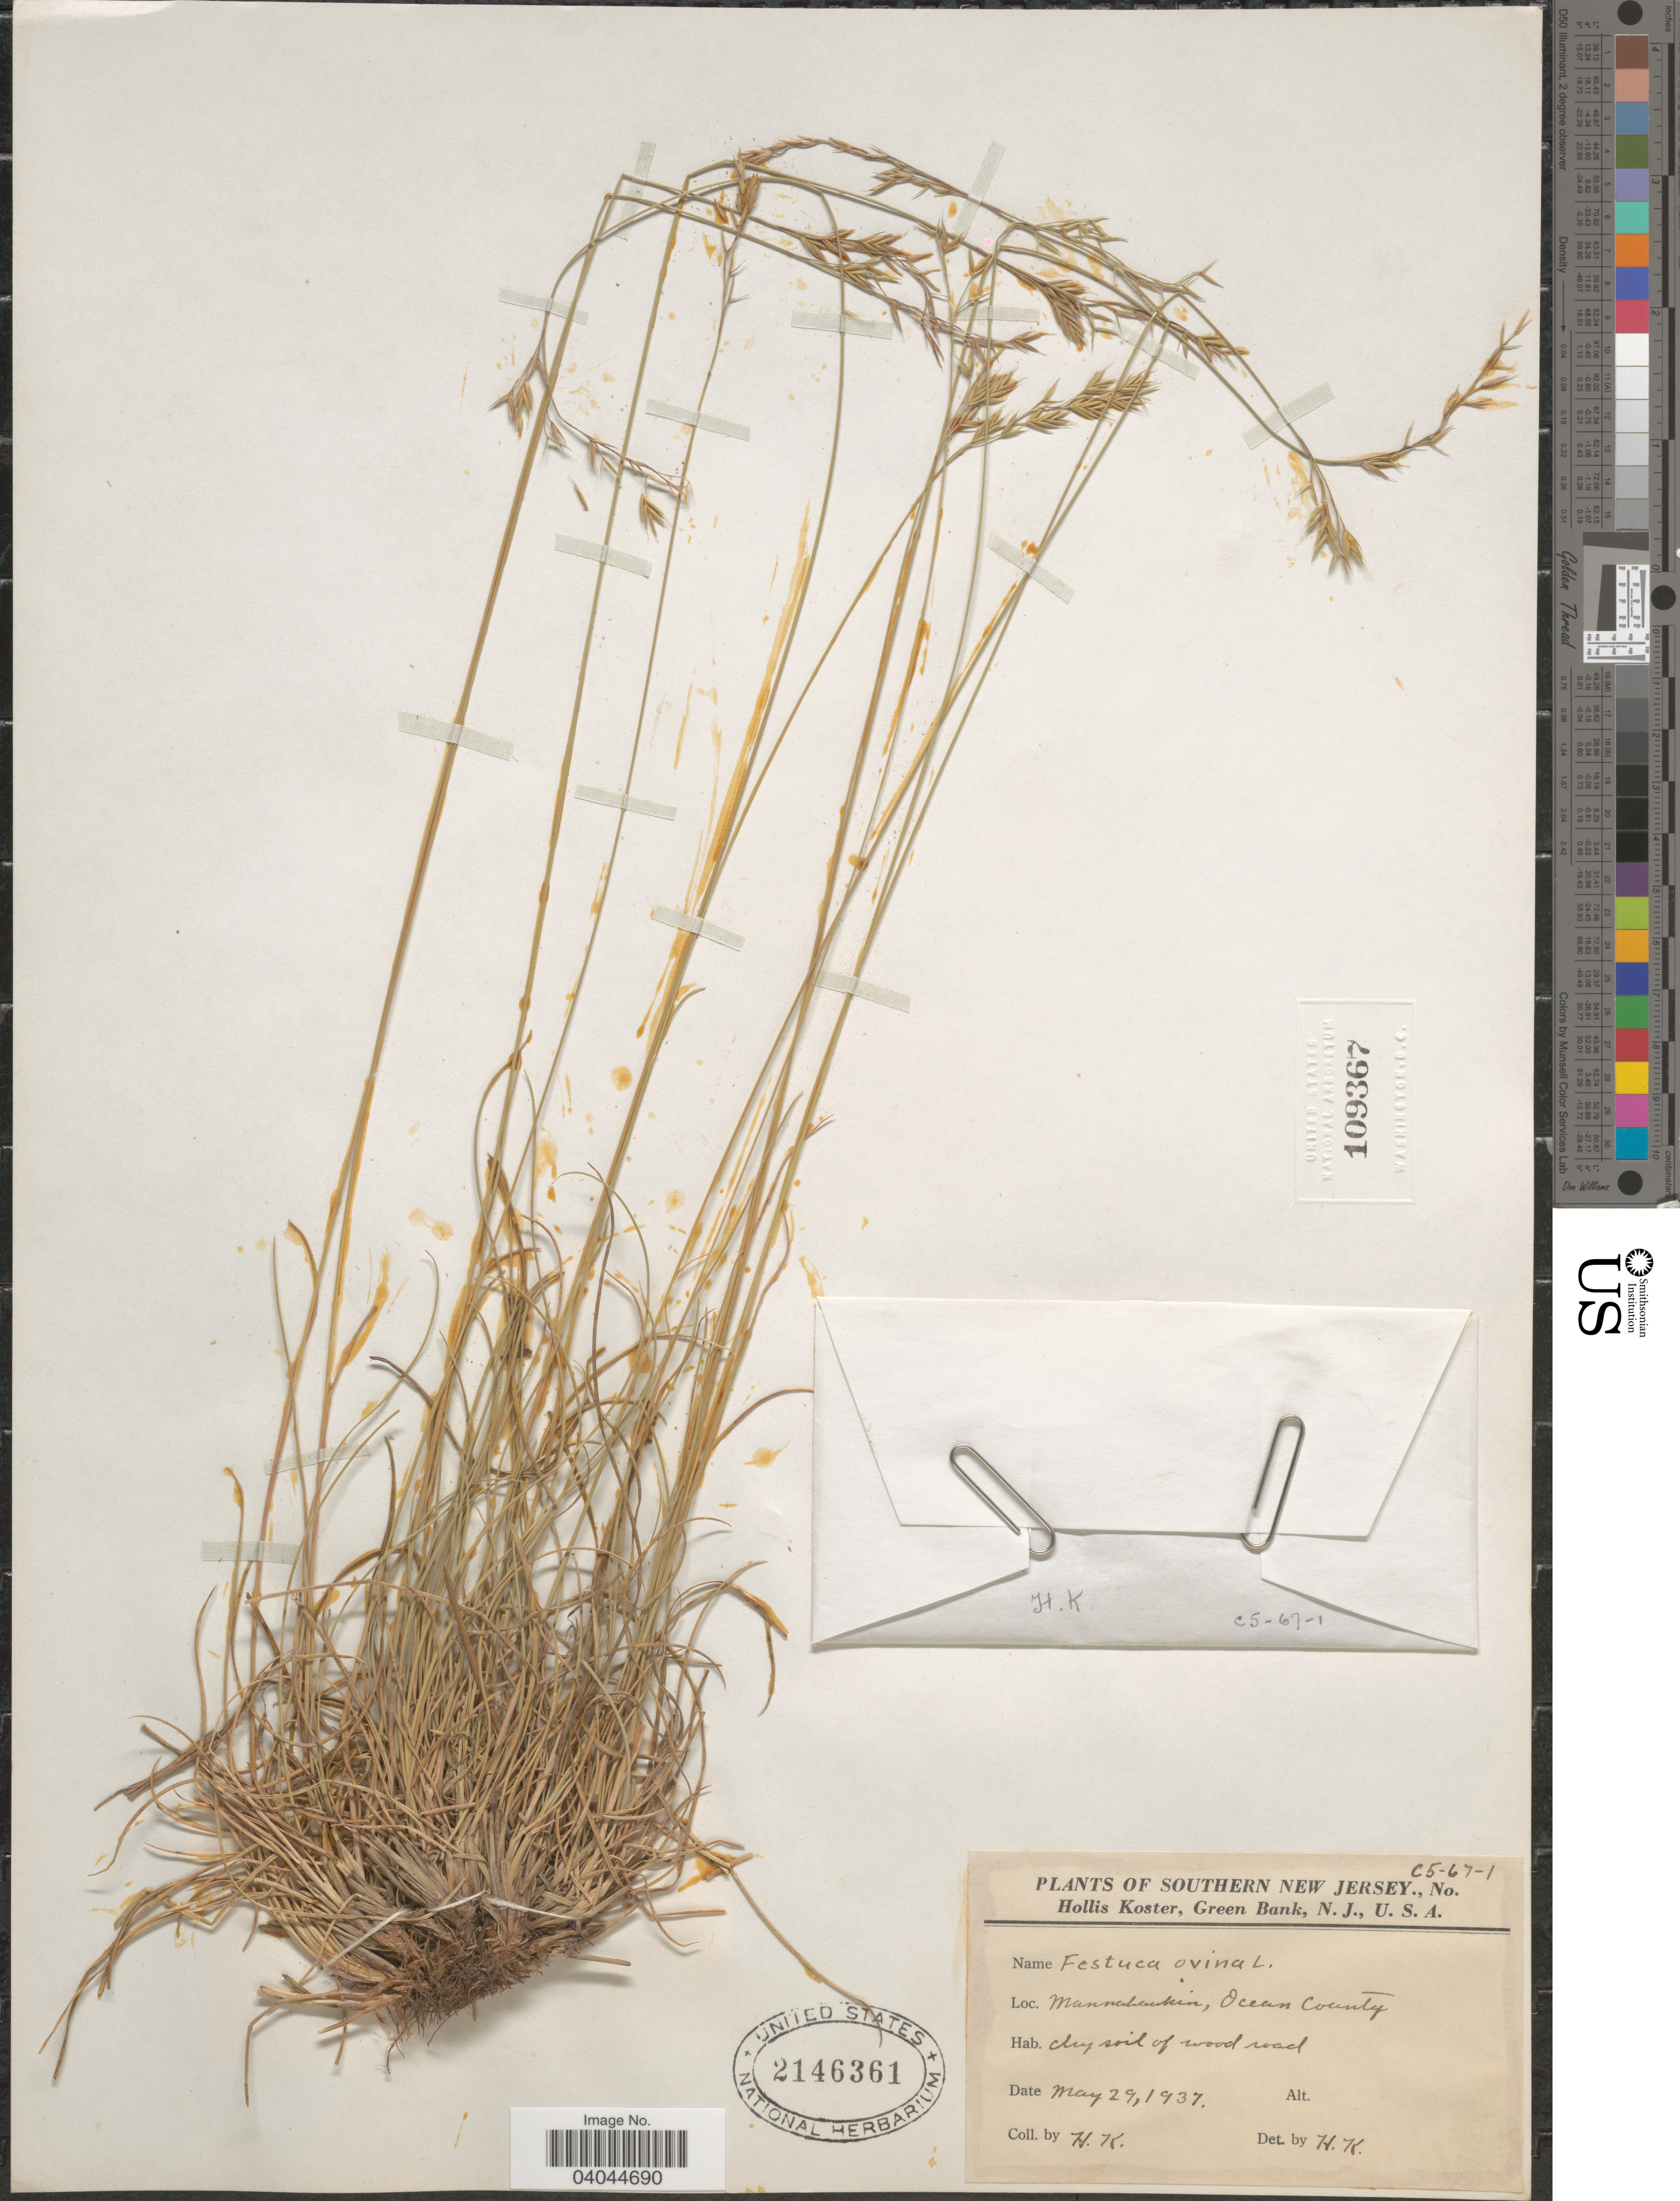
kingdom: Plantae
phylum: Tracheophyta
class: Liliopsida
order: Poales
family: Poaceae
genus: Festuca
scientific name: Festuca ovina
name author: L.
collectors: H. Koster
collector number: C5-67-1?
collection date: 1937-05-29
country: United States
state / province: New Jersey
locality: Southern New Jersey. Manahawkin, Ocean County.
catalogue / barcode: US 2146361